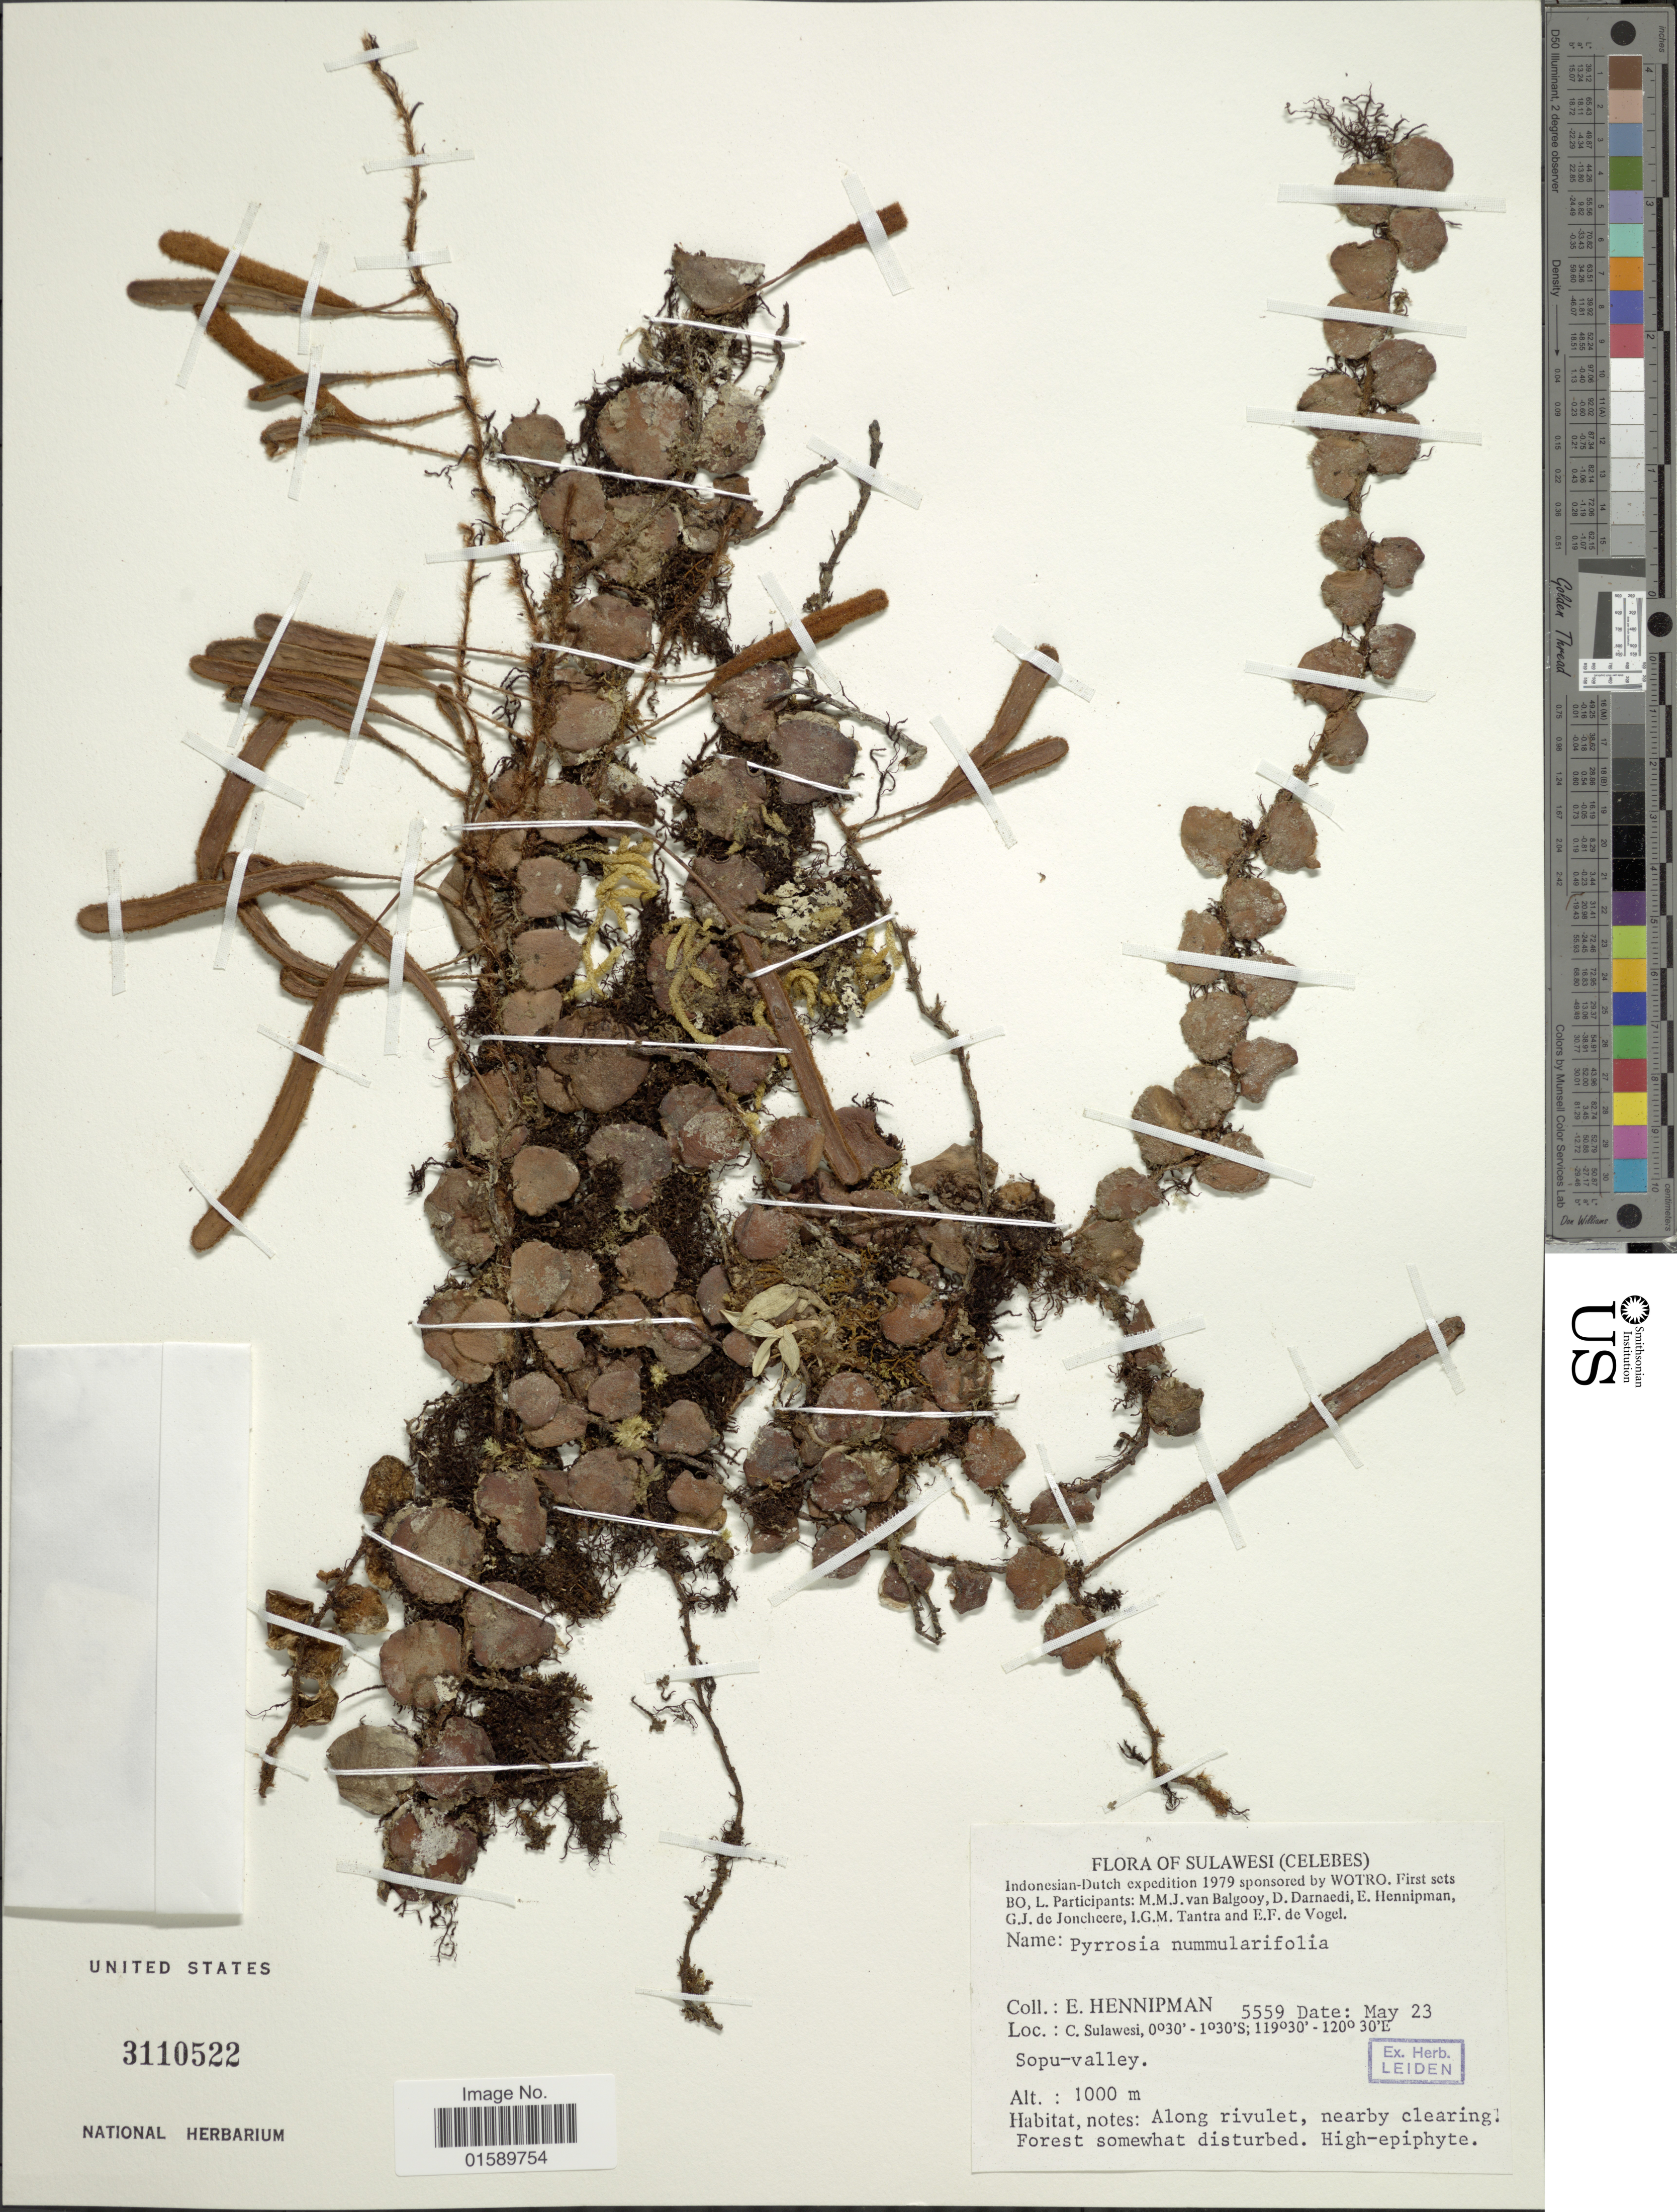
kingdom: Plantae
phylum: Tracheophyta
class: Polypodiopsida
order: Polypodiales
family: Polypodiaceae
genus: Pyrrosia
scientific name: Pyrrosia nummularifolia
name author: (Sw.) Ching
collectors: E. Hennipman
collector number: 5559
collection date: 1979-05-23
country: Indonesia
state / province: Sulawesi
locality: Sulawesi (Celebes), C. Sulawesi, Sopu-valley.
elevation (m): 1000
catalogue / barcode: US 3110522